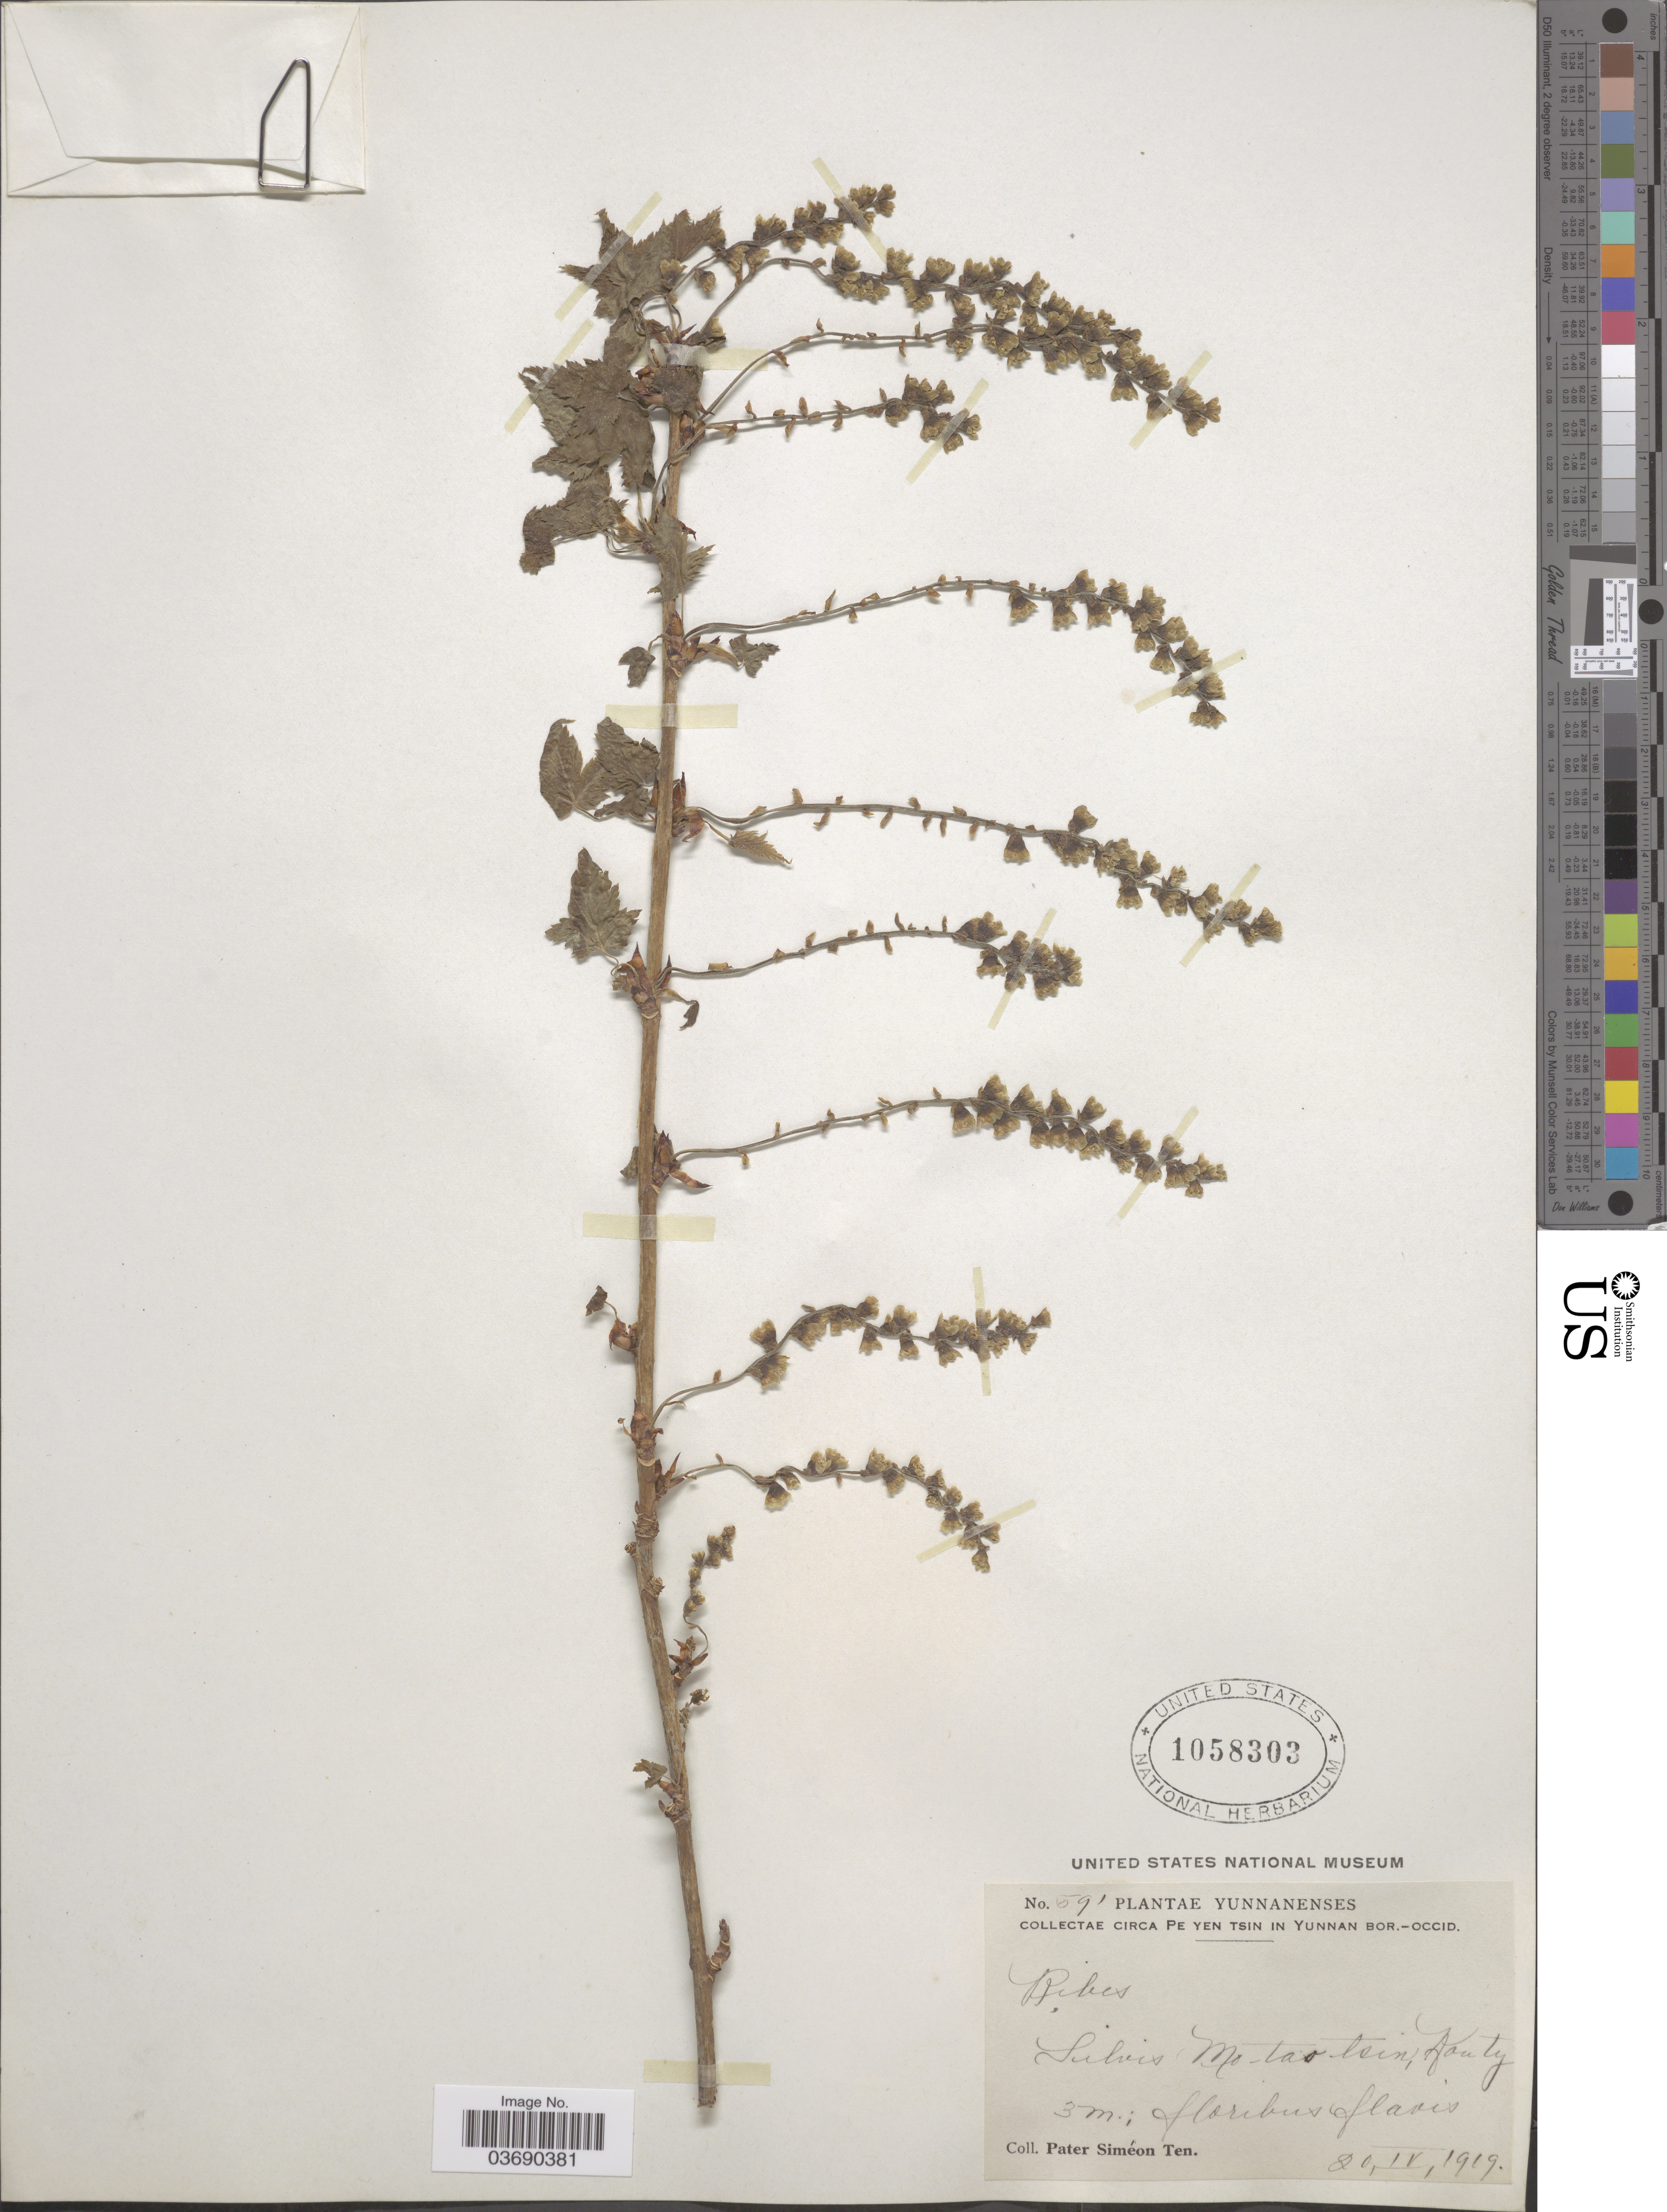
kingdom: Plantae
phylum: Tracheophyta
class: Magnoliopsida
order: Saxifragales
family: Grossulariaceae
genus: Ribes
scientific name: Ribes sp.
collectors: P. S. Ten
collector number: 591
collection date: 1919-04-20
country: China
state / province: Yunnan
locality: Circa Pe Yen Tsin in Yunnan Bor.-Occid. Silvis Mo-tao tsin, Kou Ty.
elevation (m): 3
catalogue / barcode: US 1058303